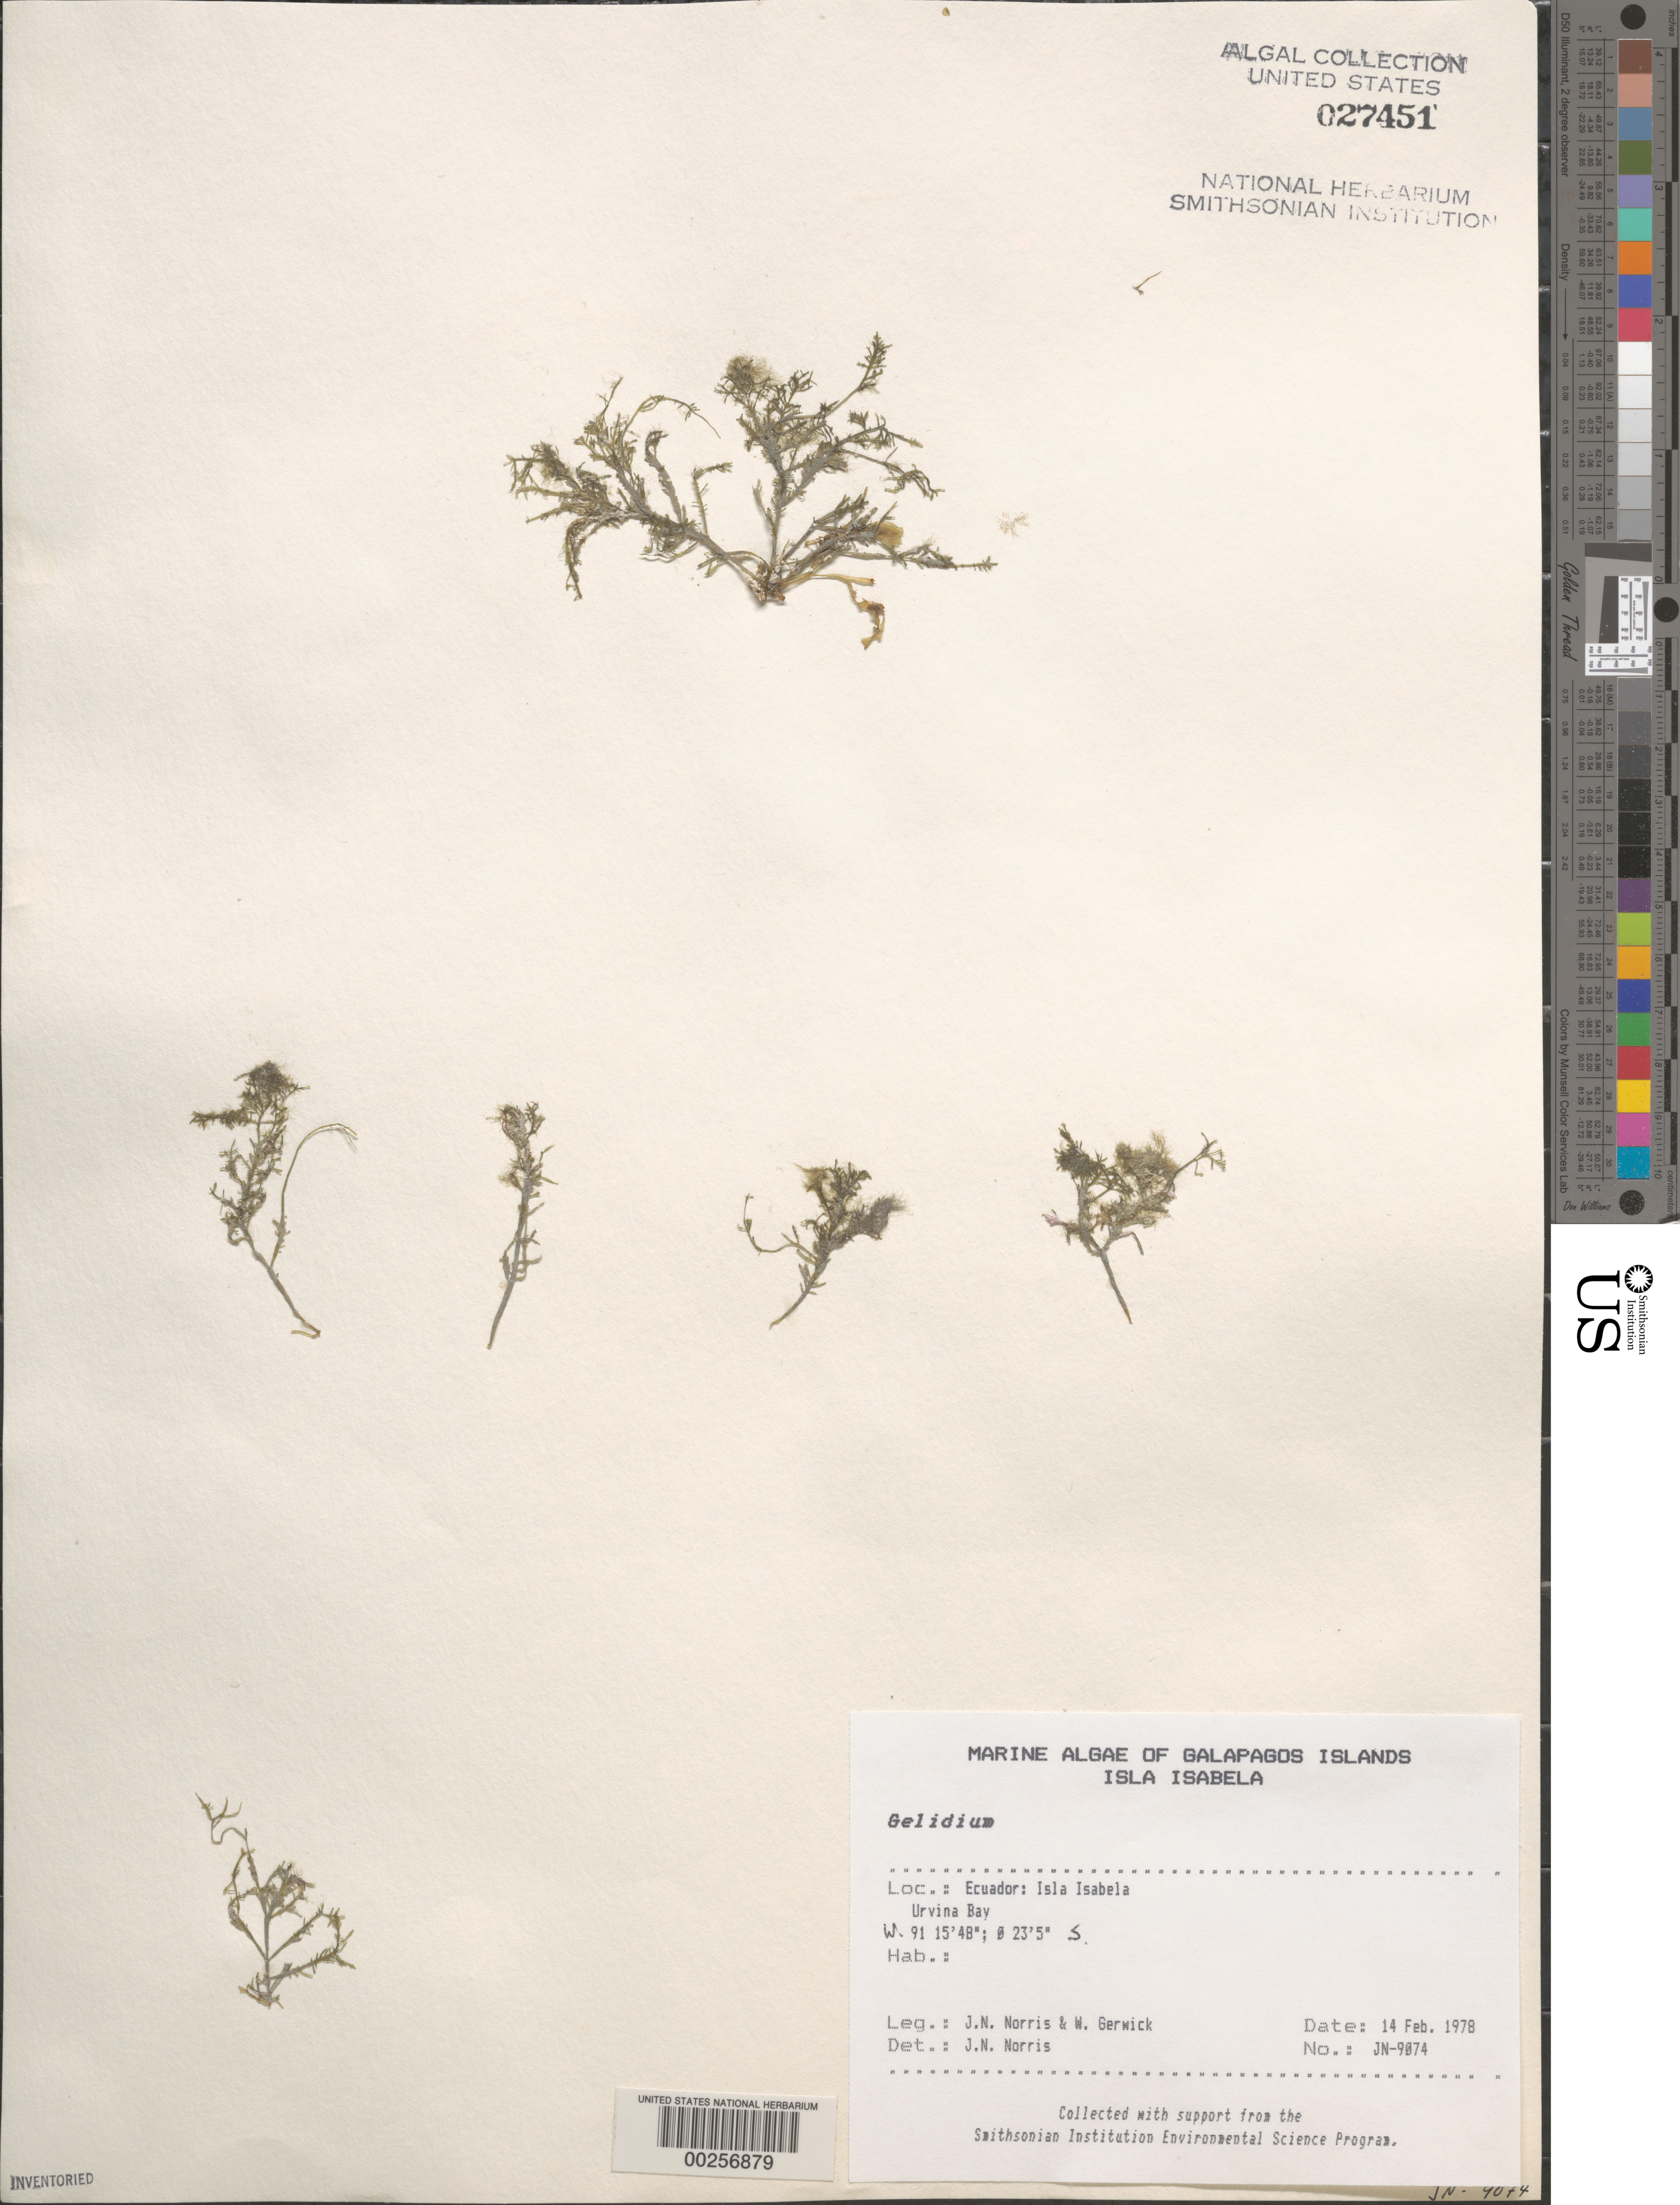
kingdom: Plantae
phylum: Rhodophyta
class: Florideophyceae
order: Gelidiales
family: Gelidiaceae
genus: Gelidium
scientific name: Gelidium sp.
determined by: Norris, James N.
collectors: M. M. Littler & W. Gerwick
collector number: Jn-9074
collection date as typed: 14 Feb 1978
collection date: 1978-02-14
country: Ecuador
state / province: Colón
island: Isabela [Albemarle]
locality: Urvina Bay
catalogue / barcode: US 27451